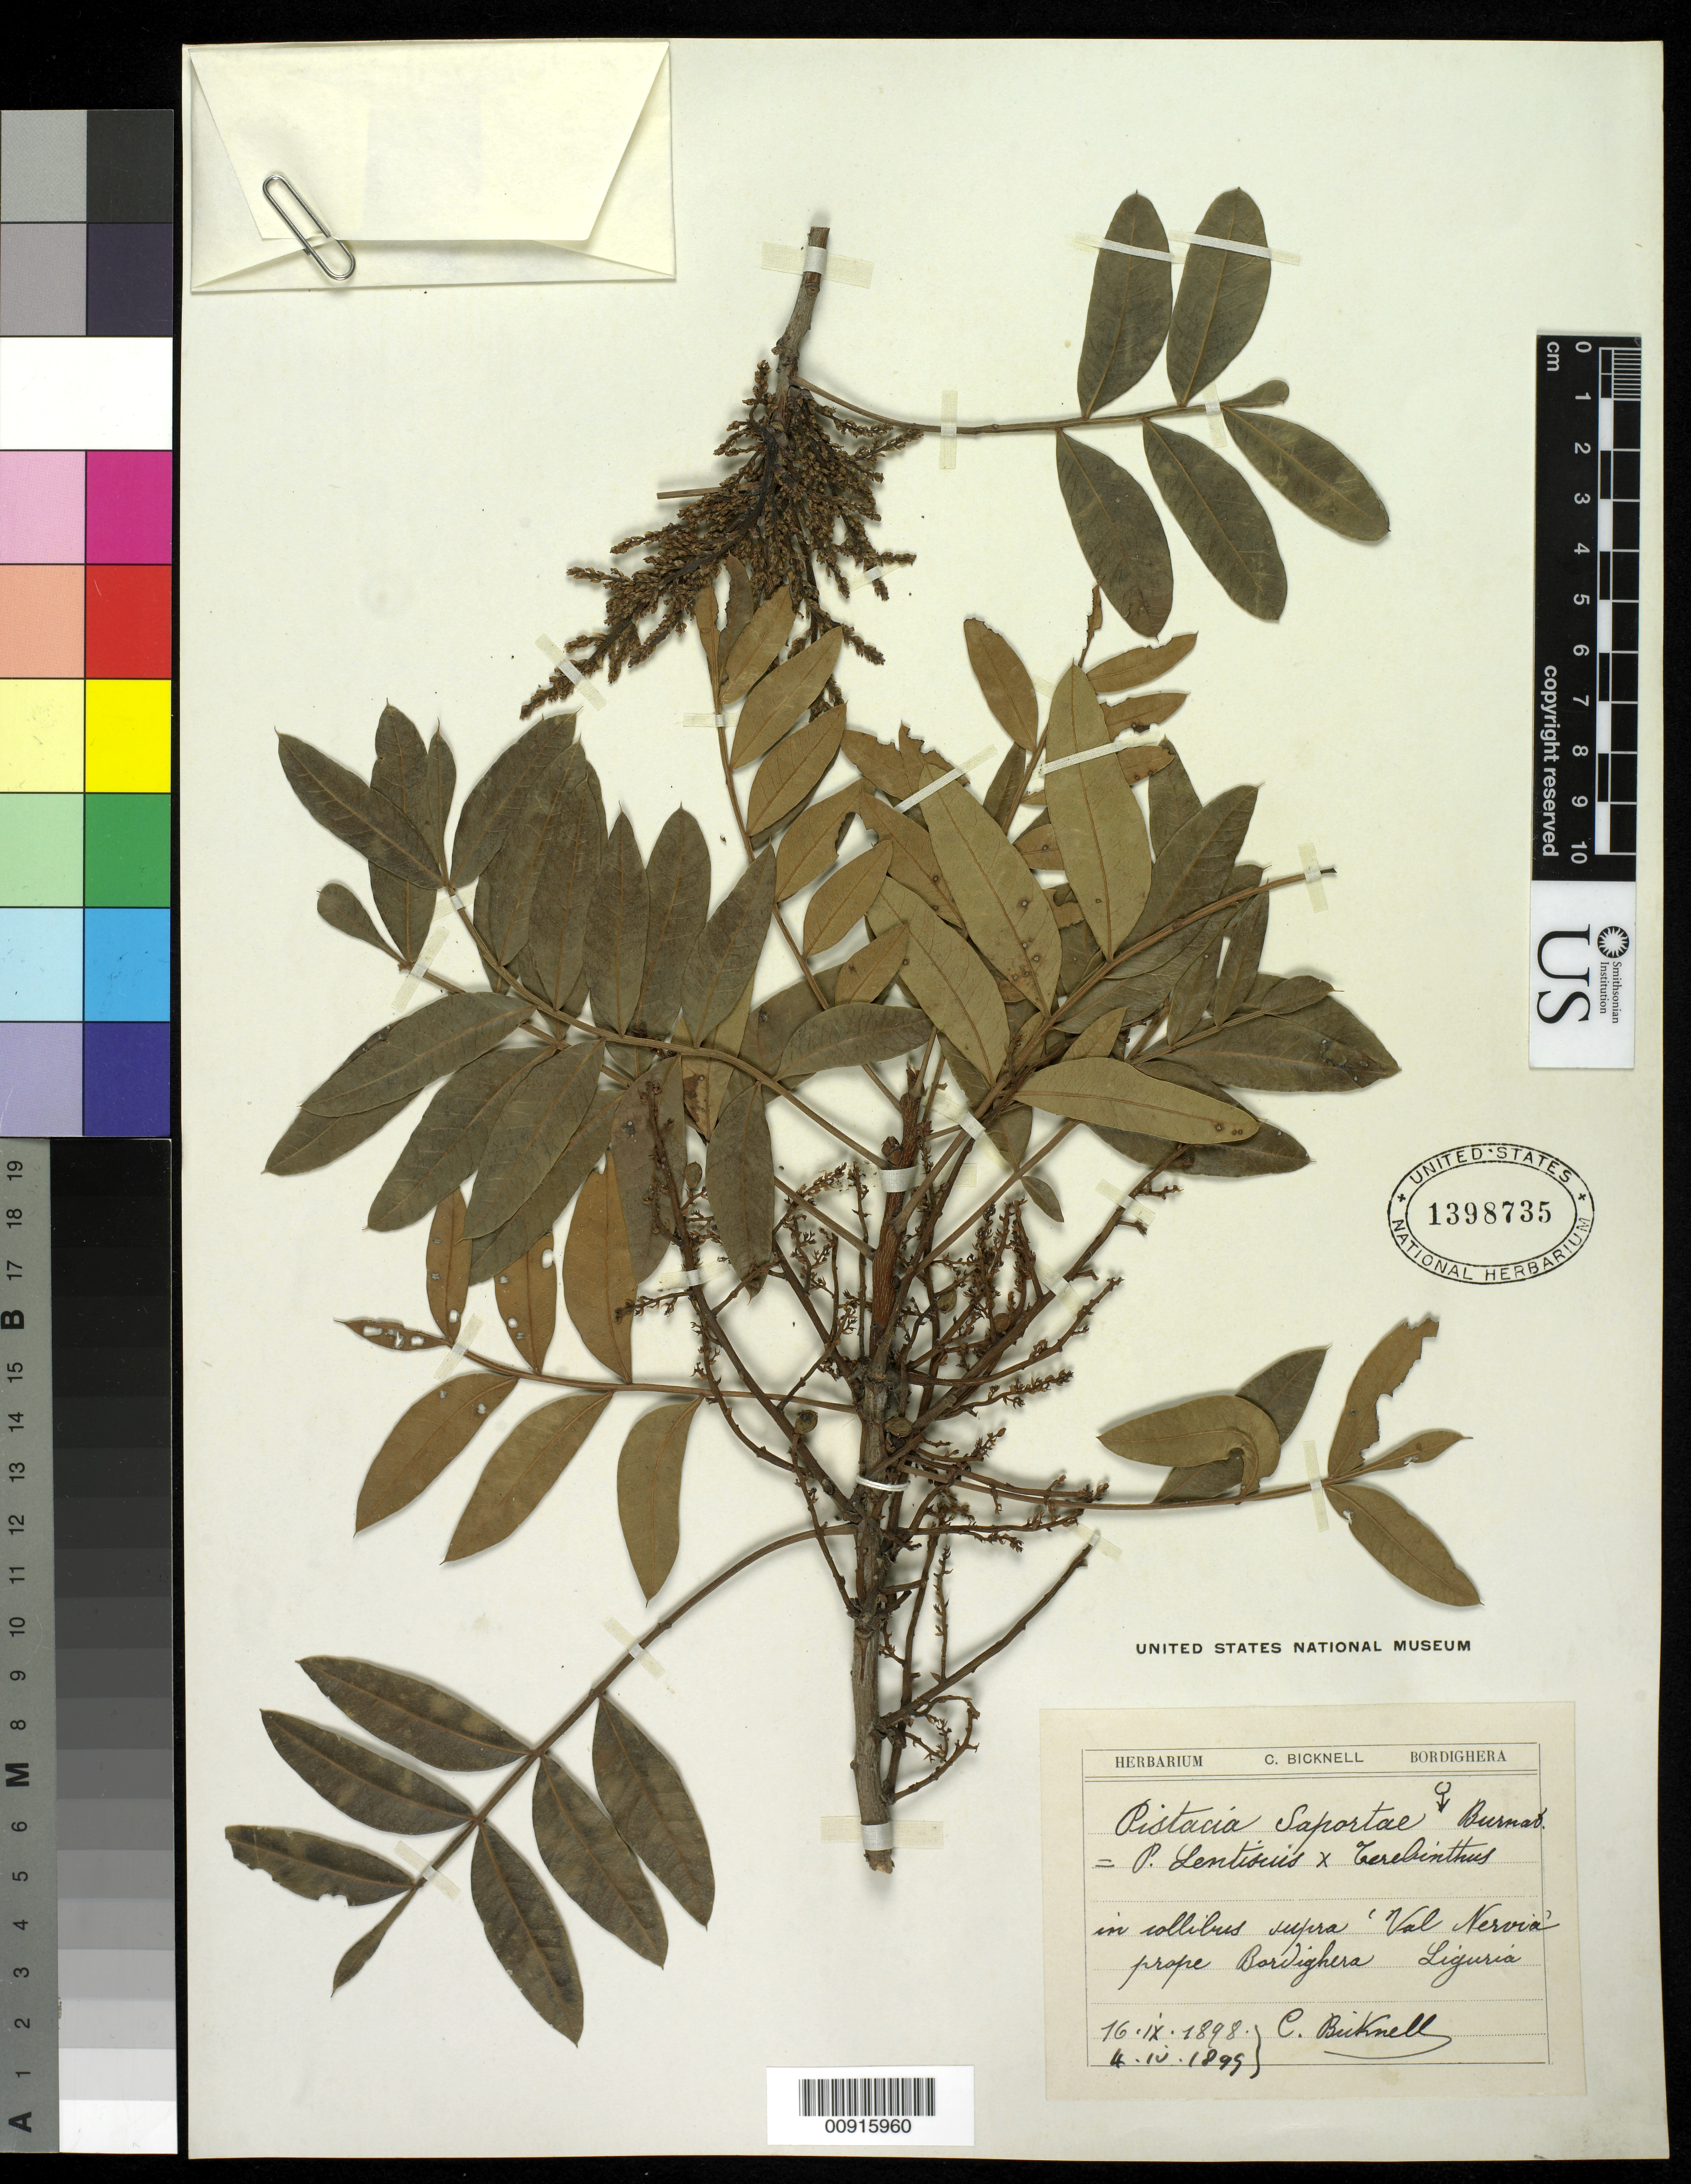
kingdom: Plantae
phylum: Tracheophyta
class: Magnoliopsida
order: Sapindales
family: Anacardiaceae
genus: Pistacia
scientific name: Pistacia x saportae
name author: Burnat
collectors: C. Bicknell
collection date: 1898-09-16 or 1899-04-04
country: Italy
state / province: Liguria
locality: in collibus supra 'Val Nervia" prope Bordighera Liguria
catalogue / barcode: US 1398735